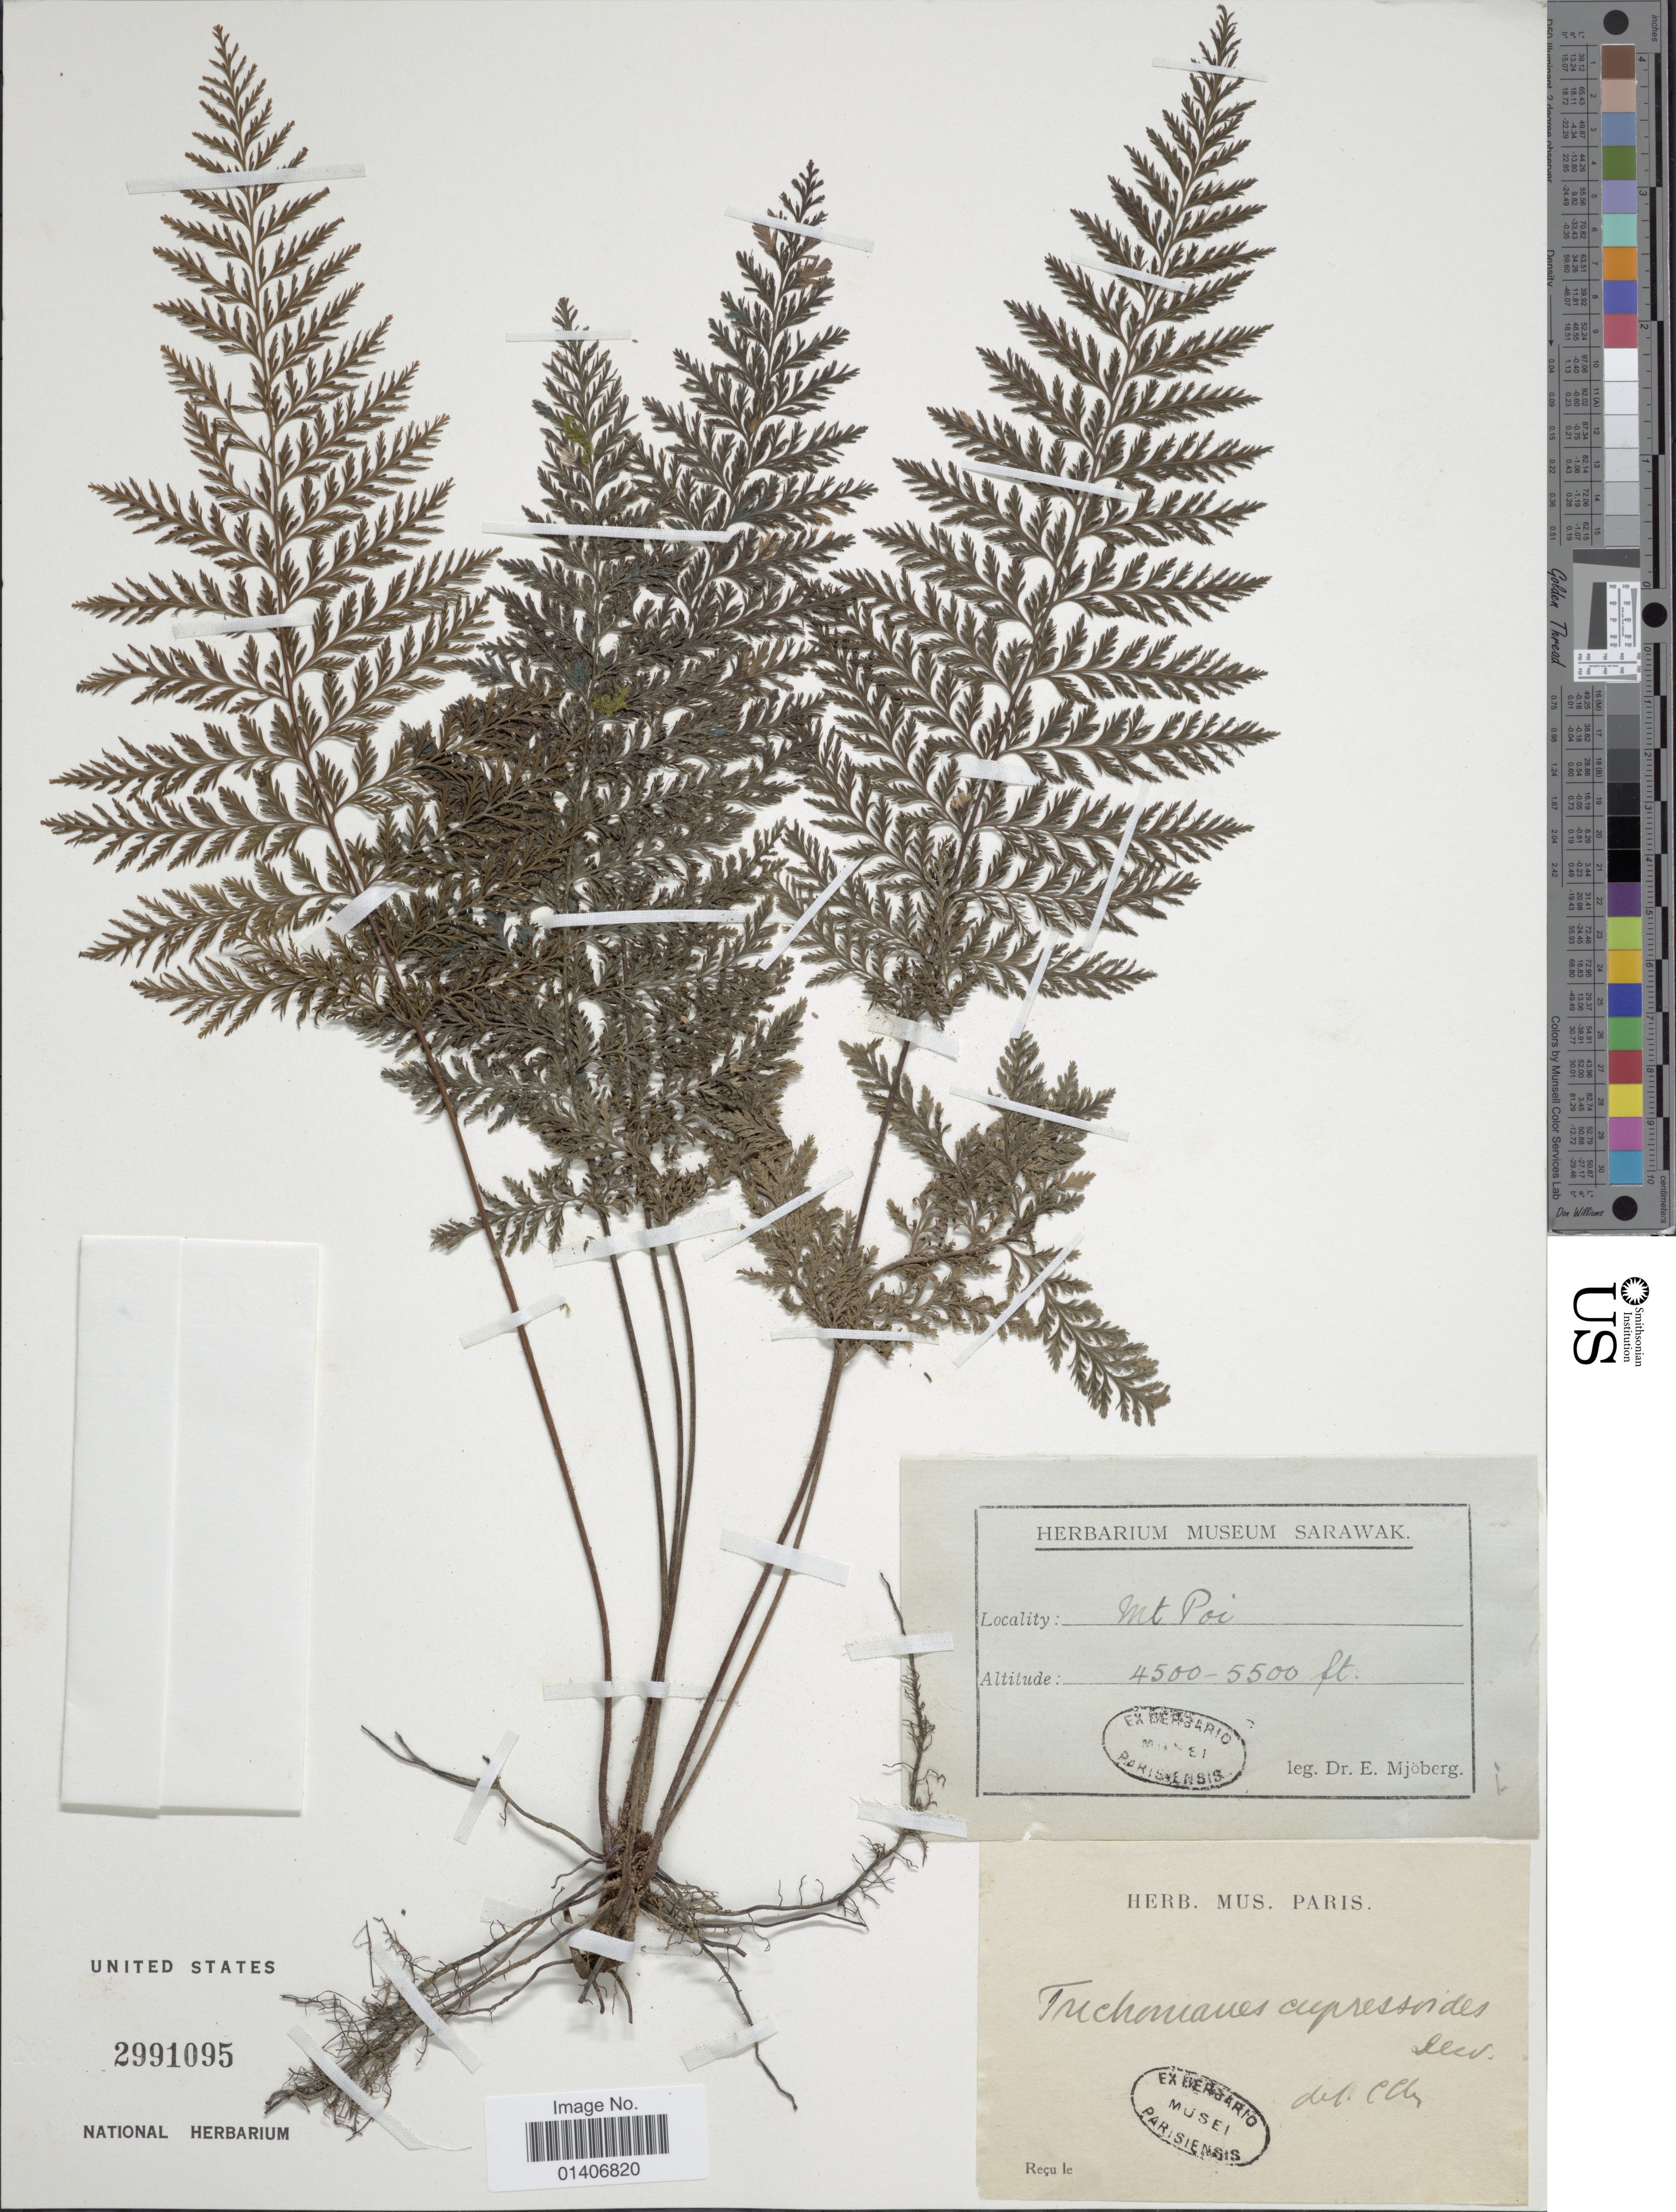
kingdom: Plantae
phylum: Tracheophyta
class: Polypodiopsida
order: Hymenophyllales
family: Hymenophyllaceae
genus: Abrodictyum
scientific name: Abrodictyum cupressoides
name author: (Desv.) Ebihara & Dubuisson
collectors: E. Mjoberg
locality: Mt. Poi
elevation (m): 1372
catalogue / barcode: US 2991095